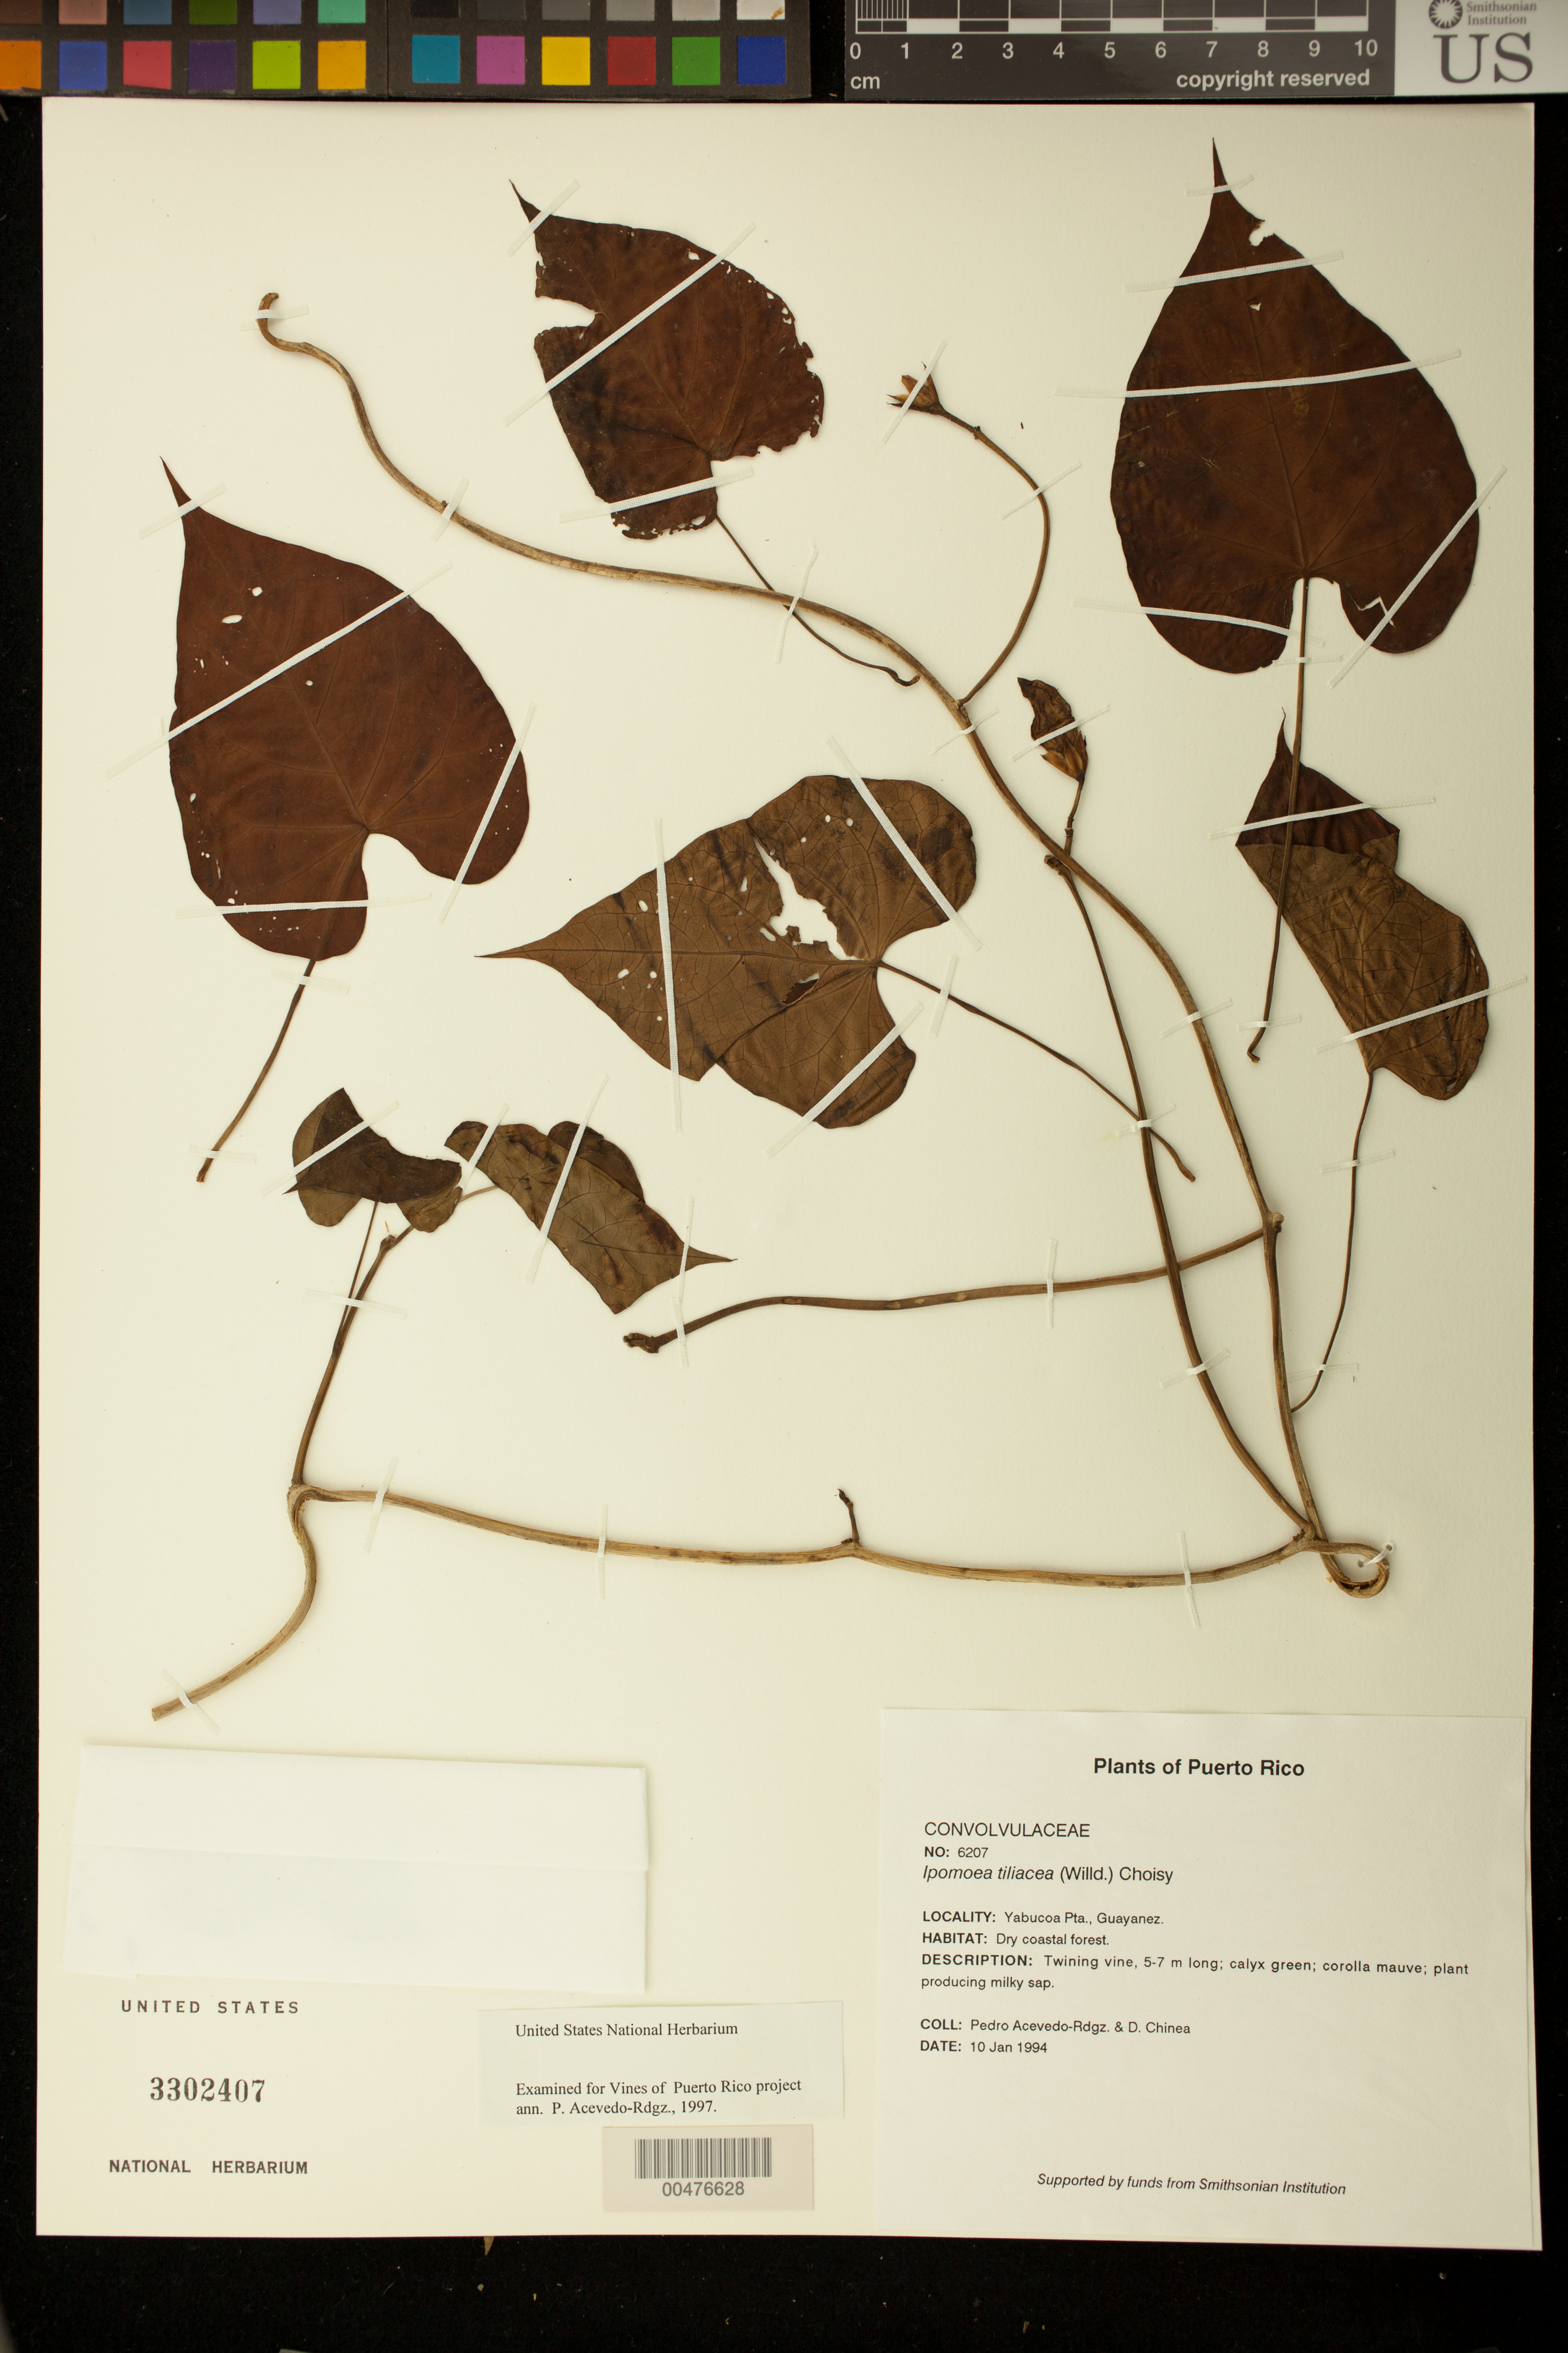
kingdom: Plantae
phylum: Tracheophyta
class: Magnoliopsida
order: Solanales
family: Convolvulaceae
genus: Ipomoea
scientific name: Ipomoea tiliacea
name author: (Willd.) Choisy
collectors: P. Acevedo-Rodr. & D. Chinea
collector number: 6207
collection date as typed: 10 Jan 1994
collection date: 1994-01-10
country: Puerto Rico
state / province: Yabucoa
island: Puerto Rico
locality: Yabucoa Pta., Guayanes.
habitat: Dry coastal forest.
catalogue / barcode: US 3302407